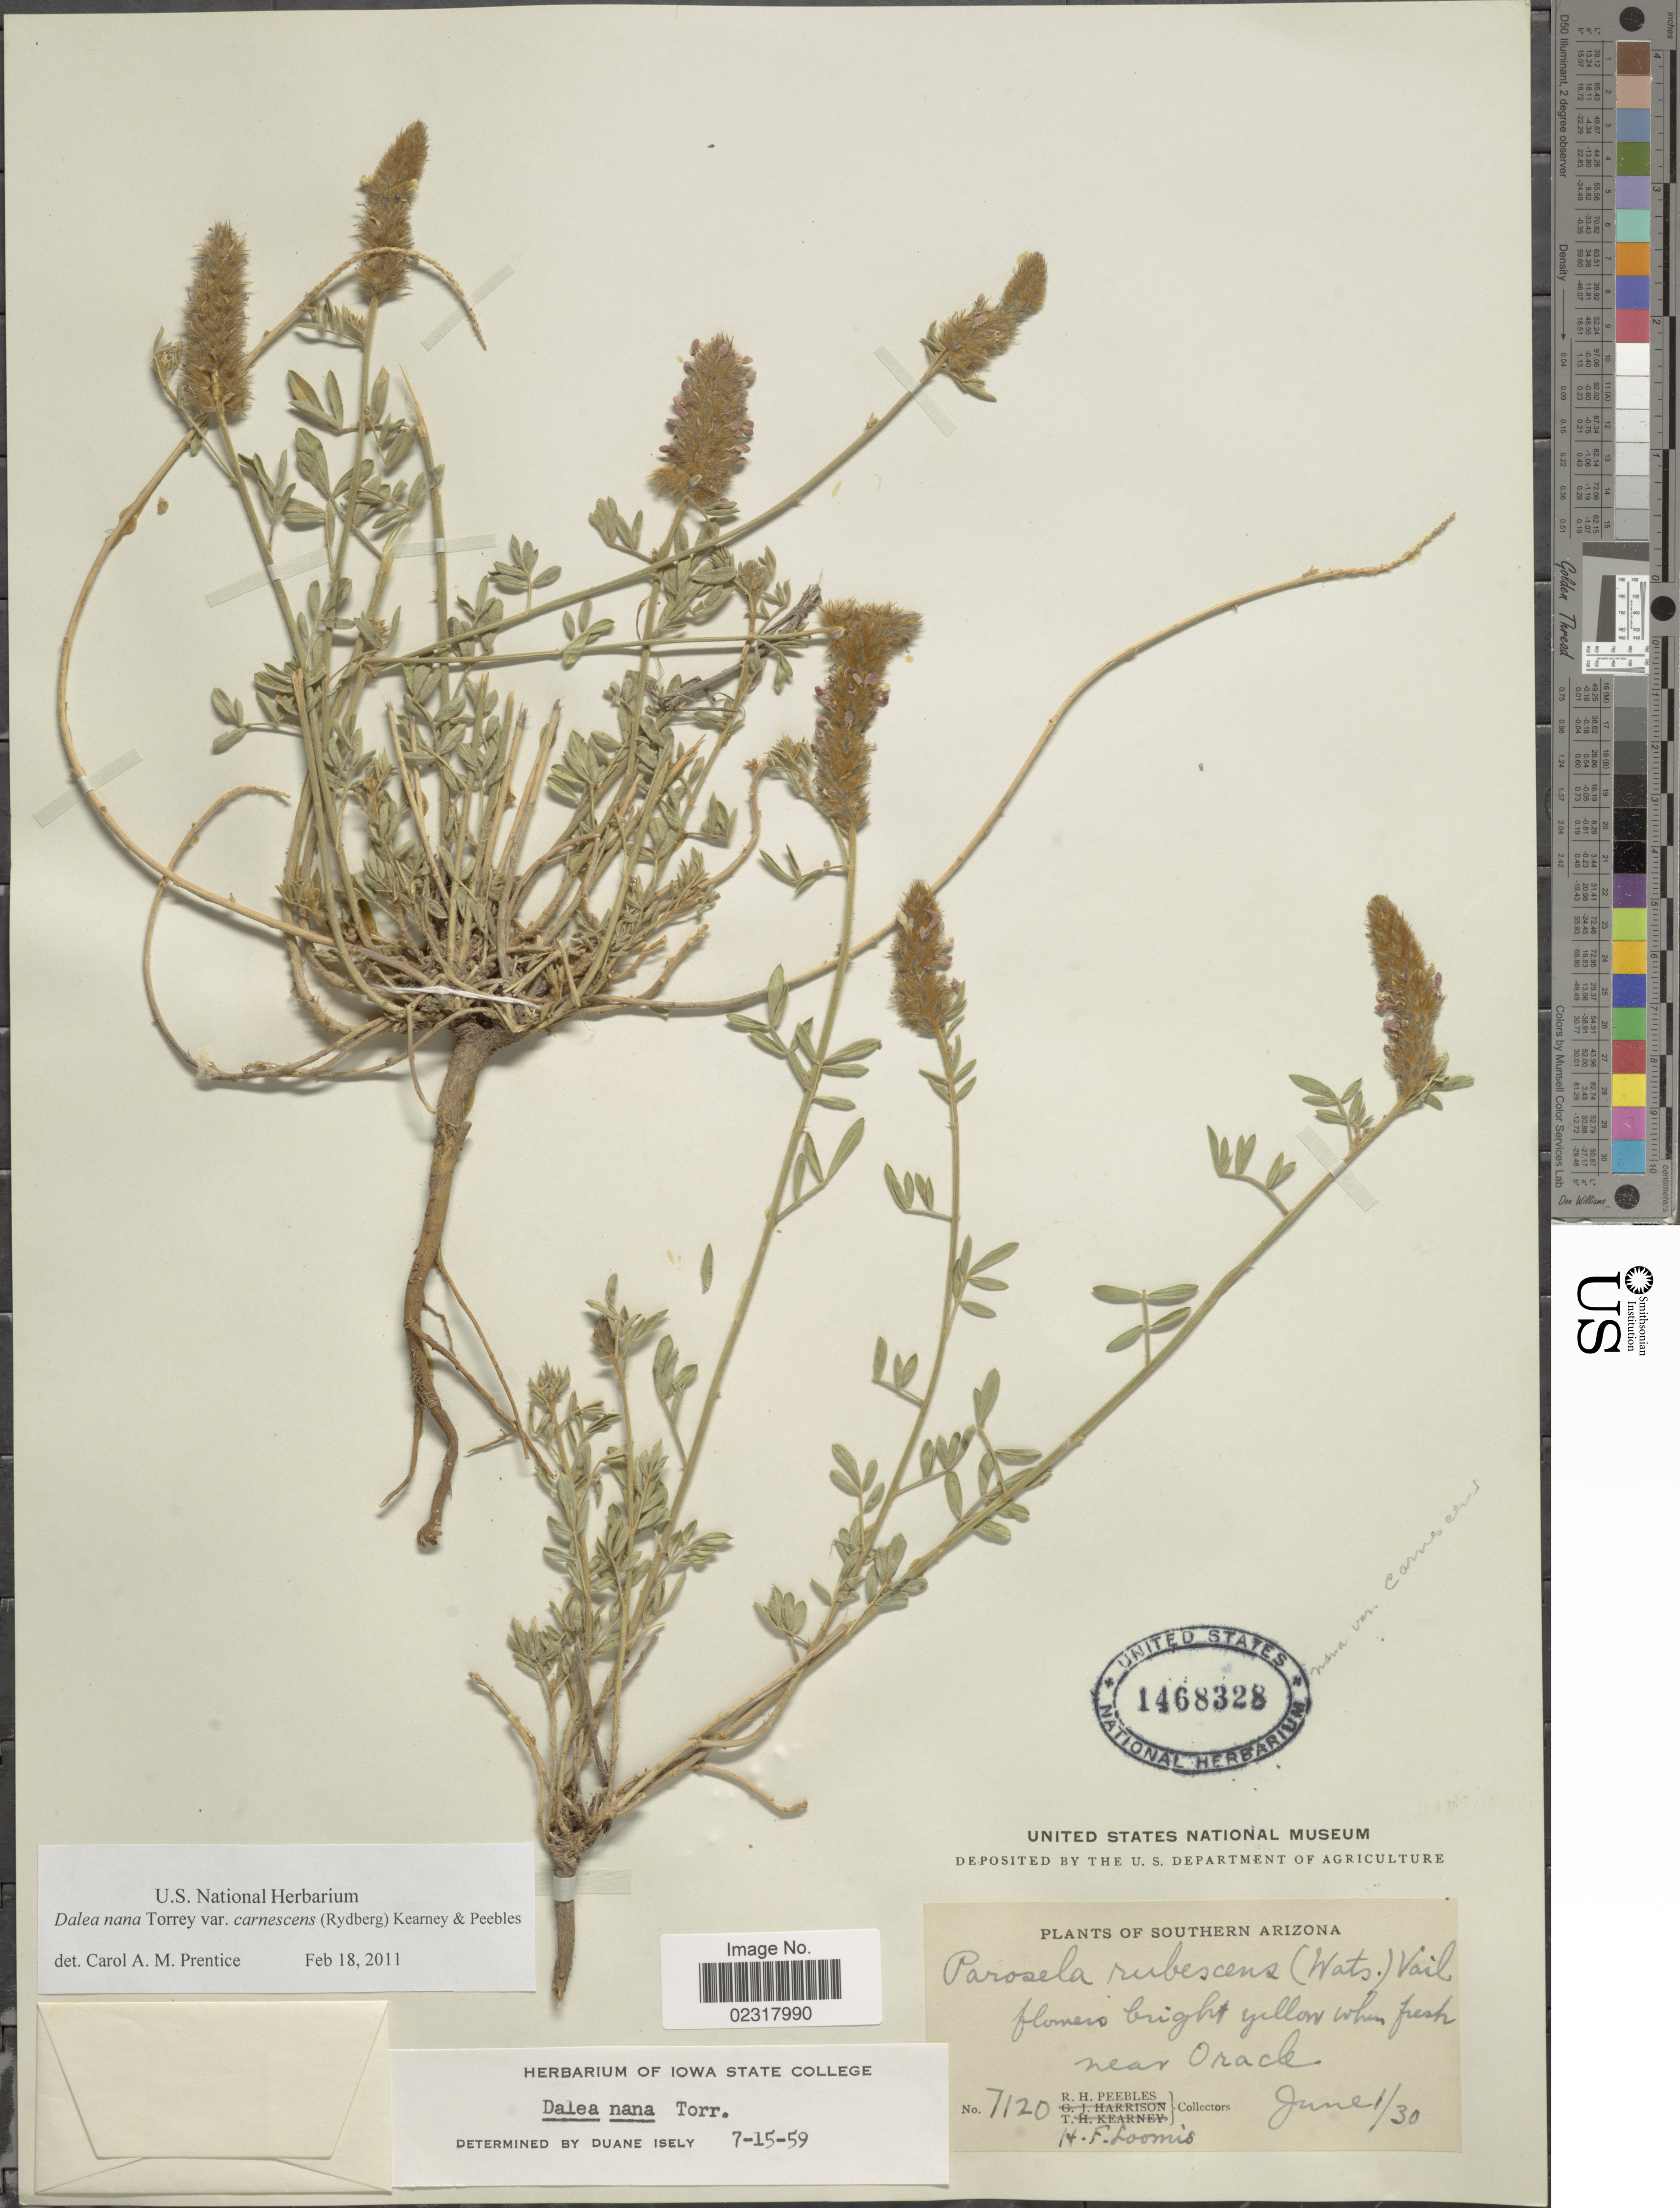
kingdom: Plantae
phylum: Tracheophyta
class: Magnoliopsida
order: Fabales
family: Fabaceae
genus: Dalea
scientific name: Dalea nana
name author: Torr. & A. Gray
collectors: R. H. Peebles & H. F. Loomis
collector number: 7120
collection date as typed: Transcribed d/m/y: 1/6/30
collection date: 1930-06-01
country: United States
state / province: Arizona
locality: Southern Arizona, near Oracle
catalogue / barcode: US 1468328